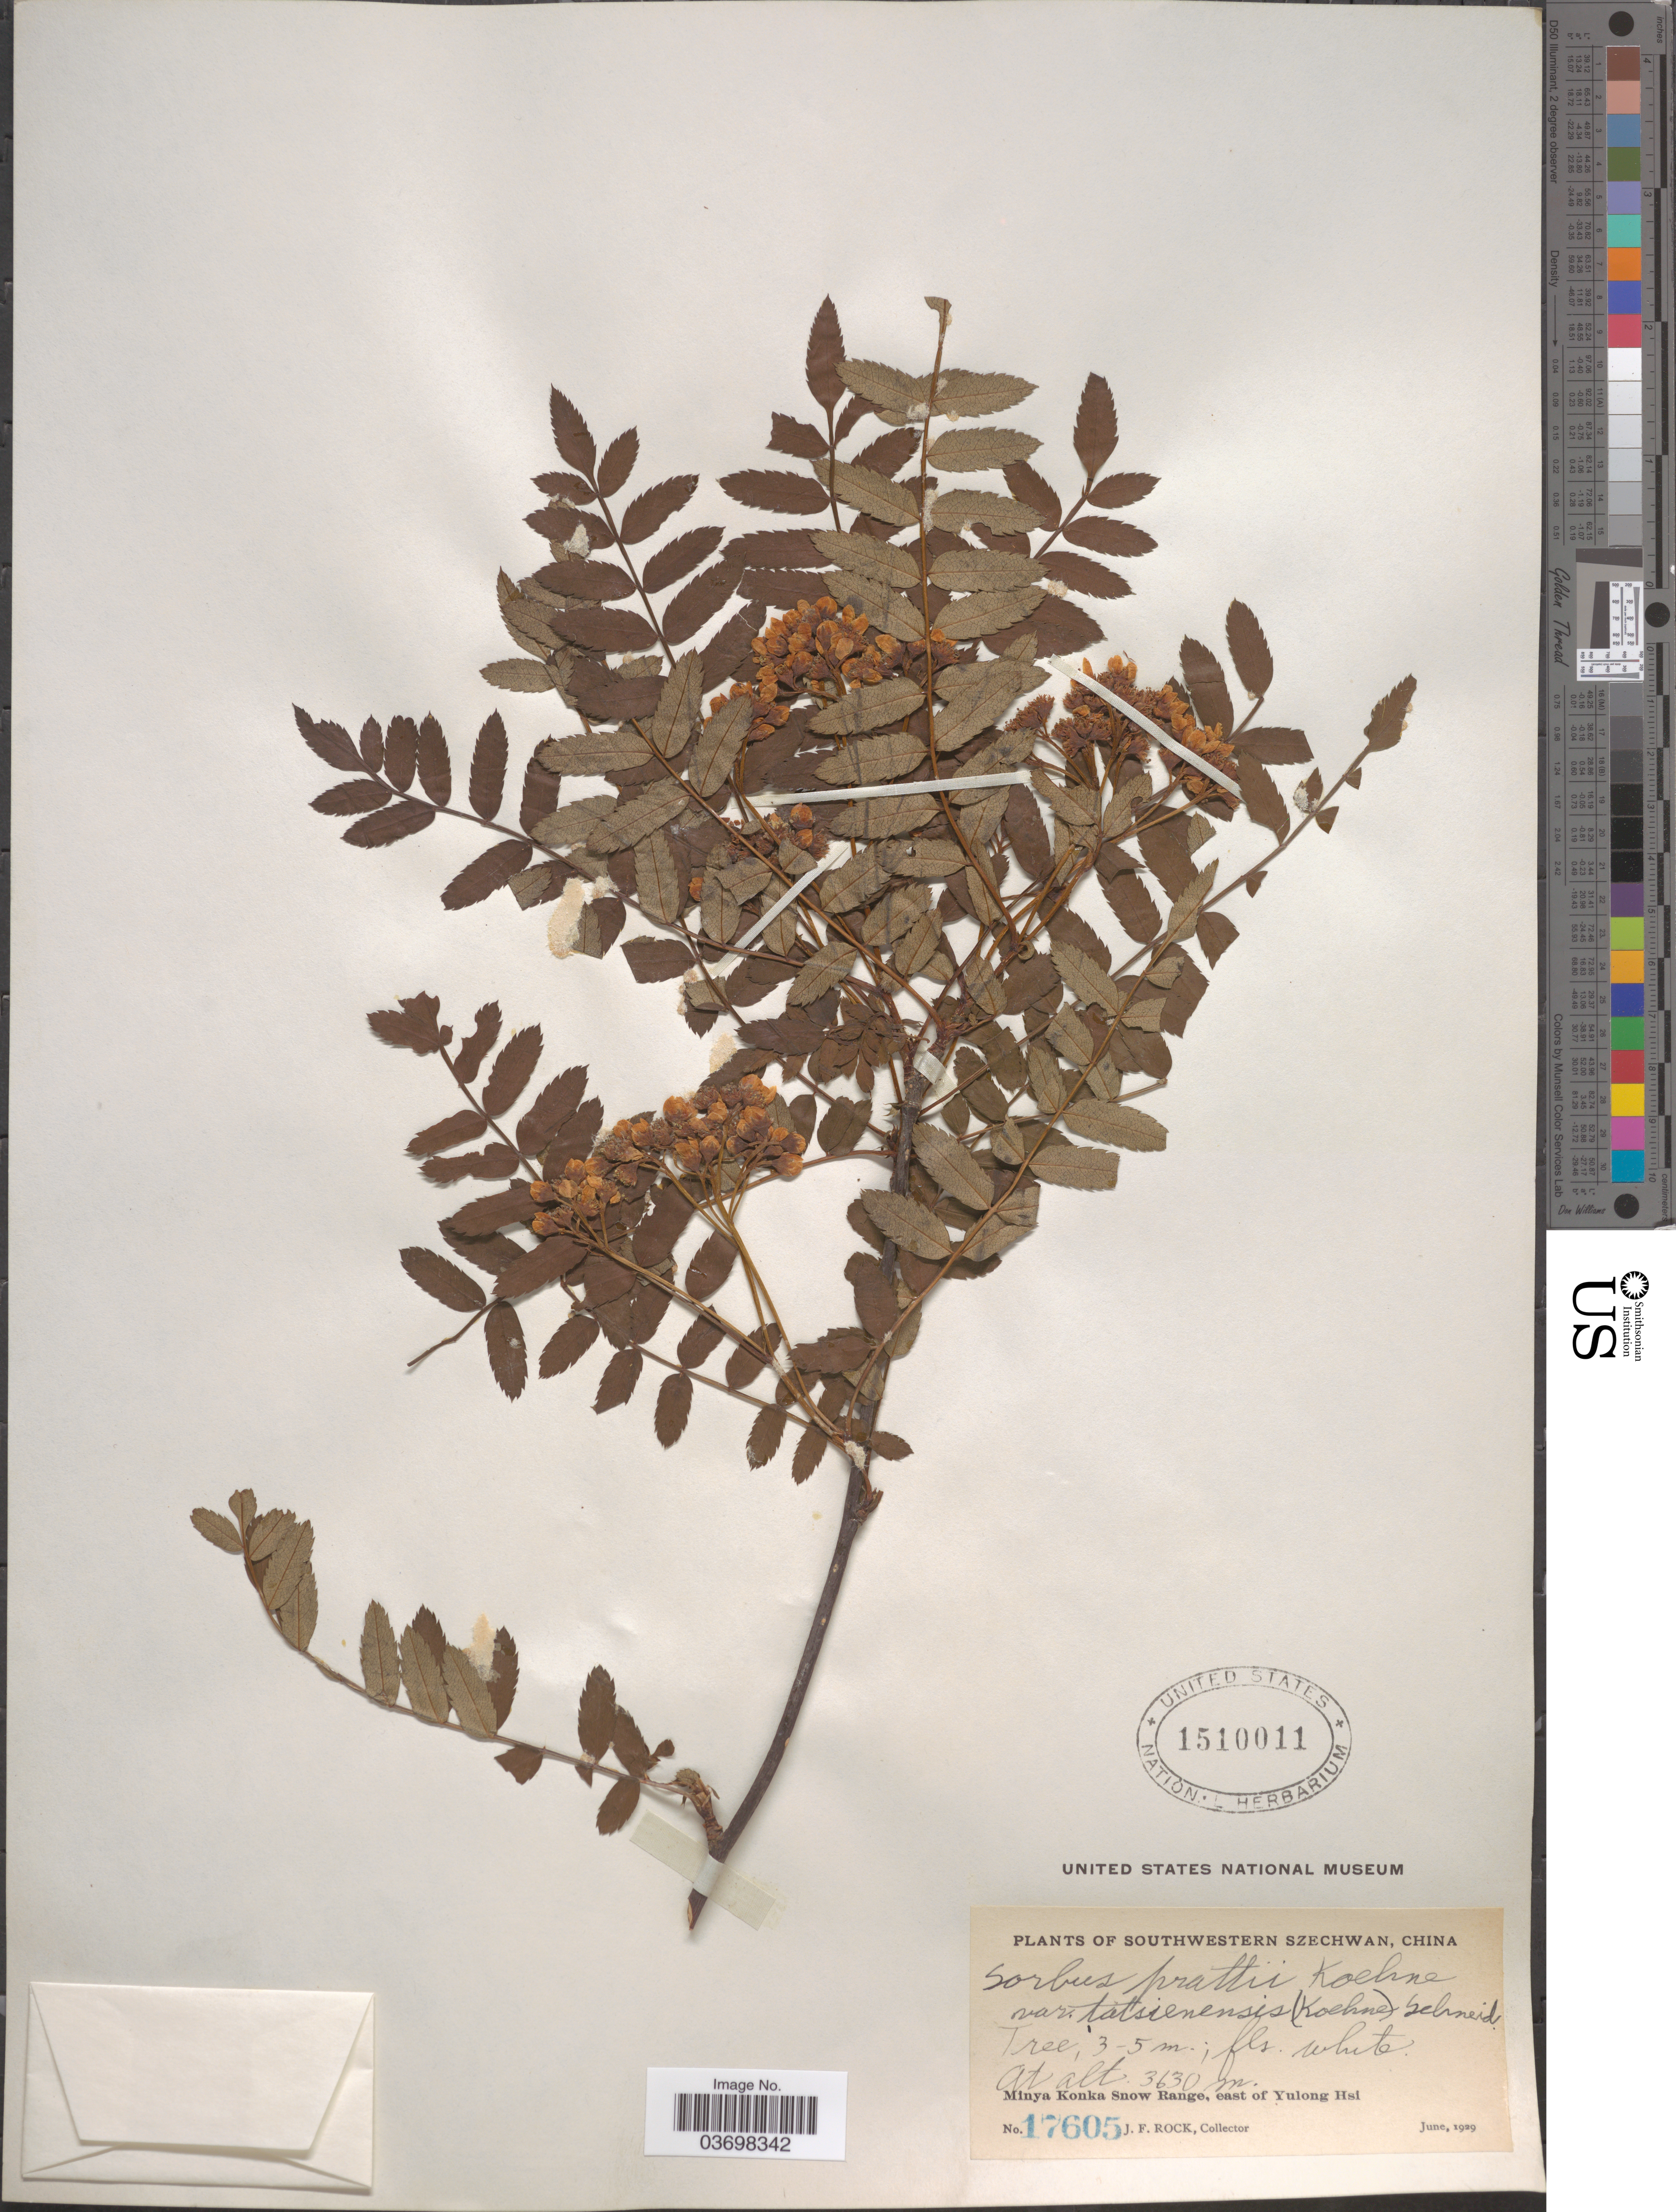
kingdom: Plantae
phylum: Tracheophyta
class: Magnoliopsida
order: Rosales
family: Rosaceae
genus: Sorbus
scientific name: Sorbus prattii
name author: Koehne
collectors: J. Rock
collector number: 17605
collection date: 1929-06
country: China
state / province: Sichuan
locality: Southwestern Szechwan. Minya Konka Snow Range, east of Yulong Hsi.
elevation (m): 3630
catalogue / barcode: US 1510011